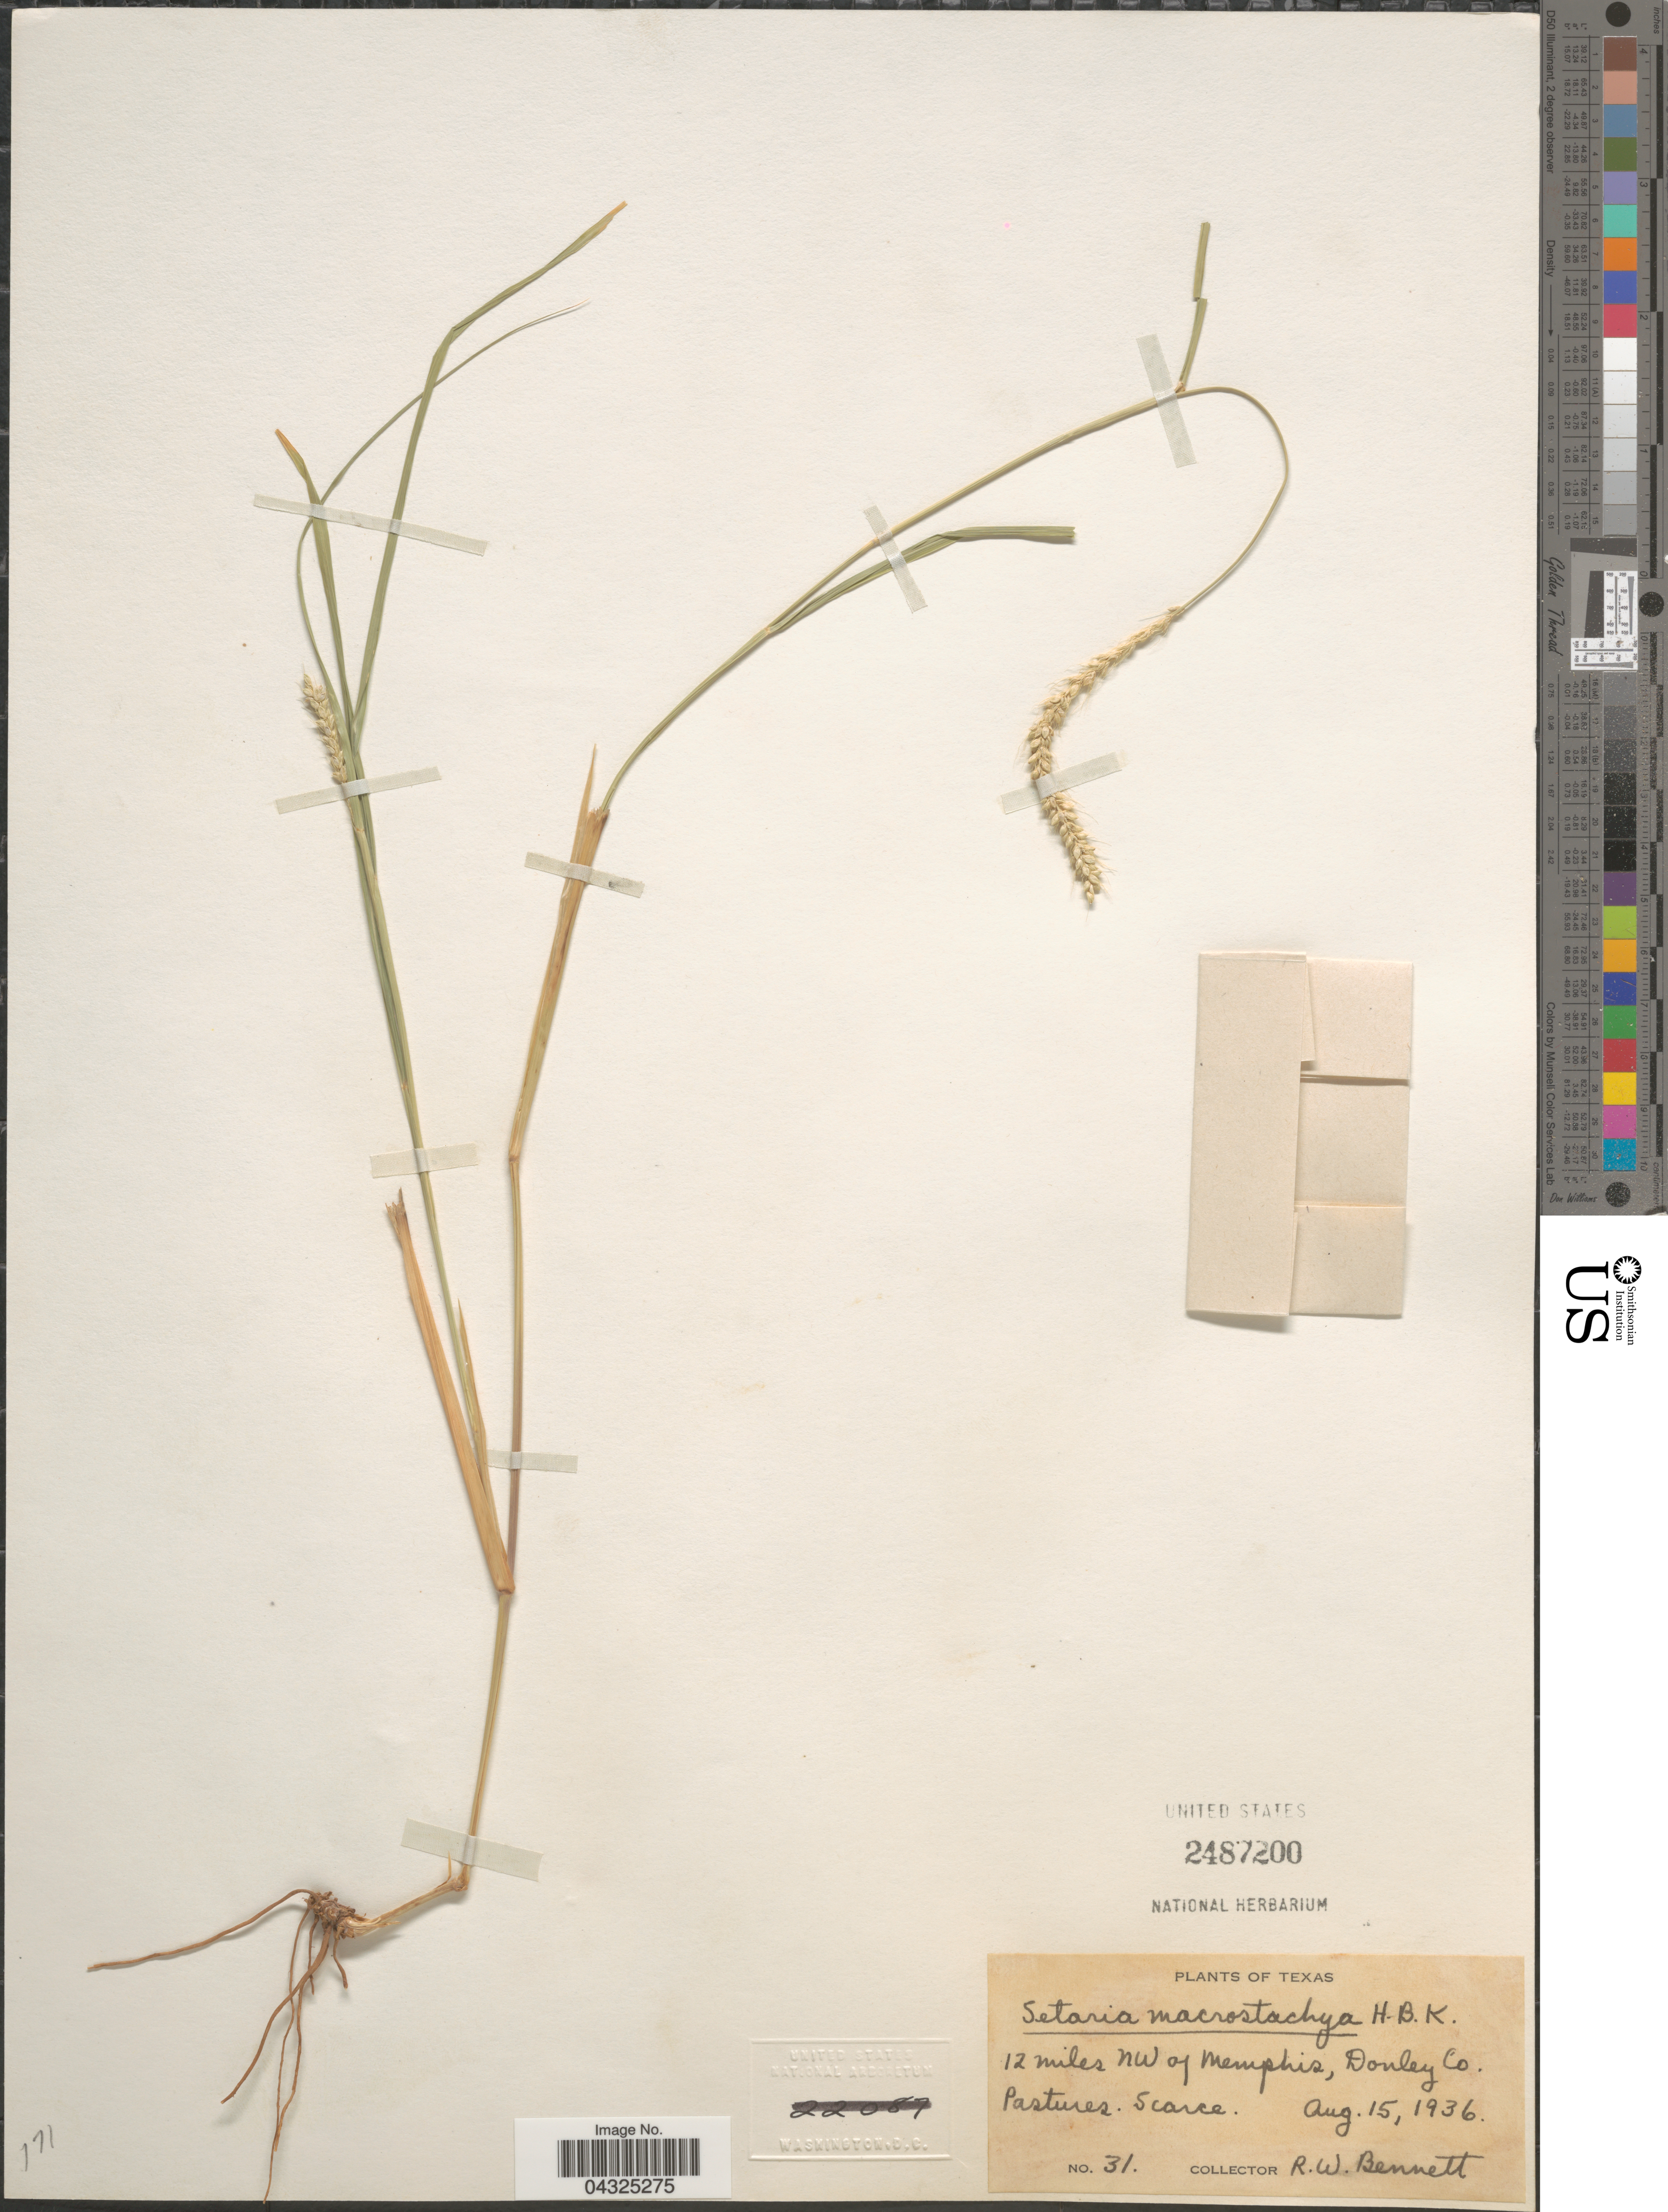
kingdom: Plantae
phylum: Tracheophyta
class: Liliopsida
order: Poales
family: Poaceae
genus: Setaria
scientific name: Setaria macrostachya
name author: Kunth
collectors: R. W. Bennett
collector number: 31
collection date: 1936-08-15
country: United States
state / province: Texas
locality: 12 miles NW of Memphis, Donley Co.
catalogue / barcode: US 2487200